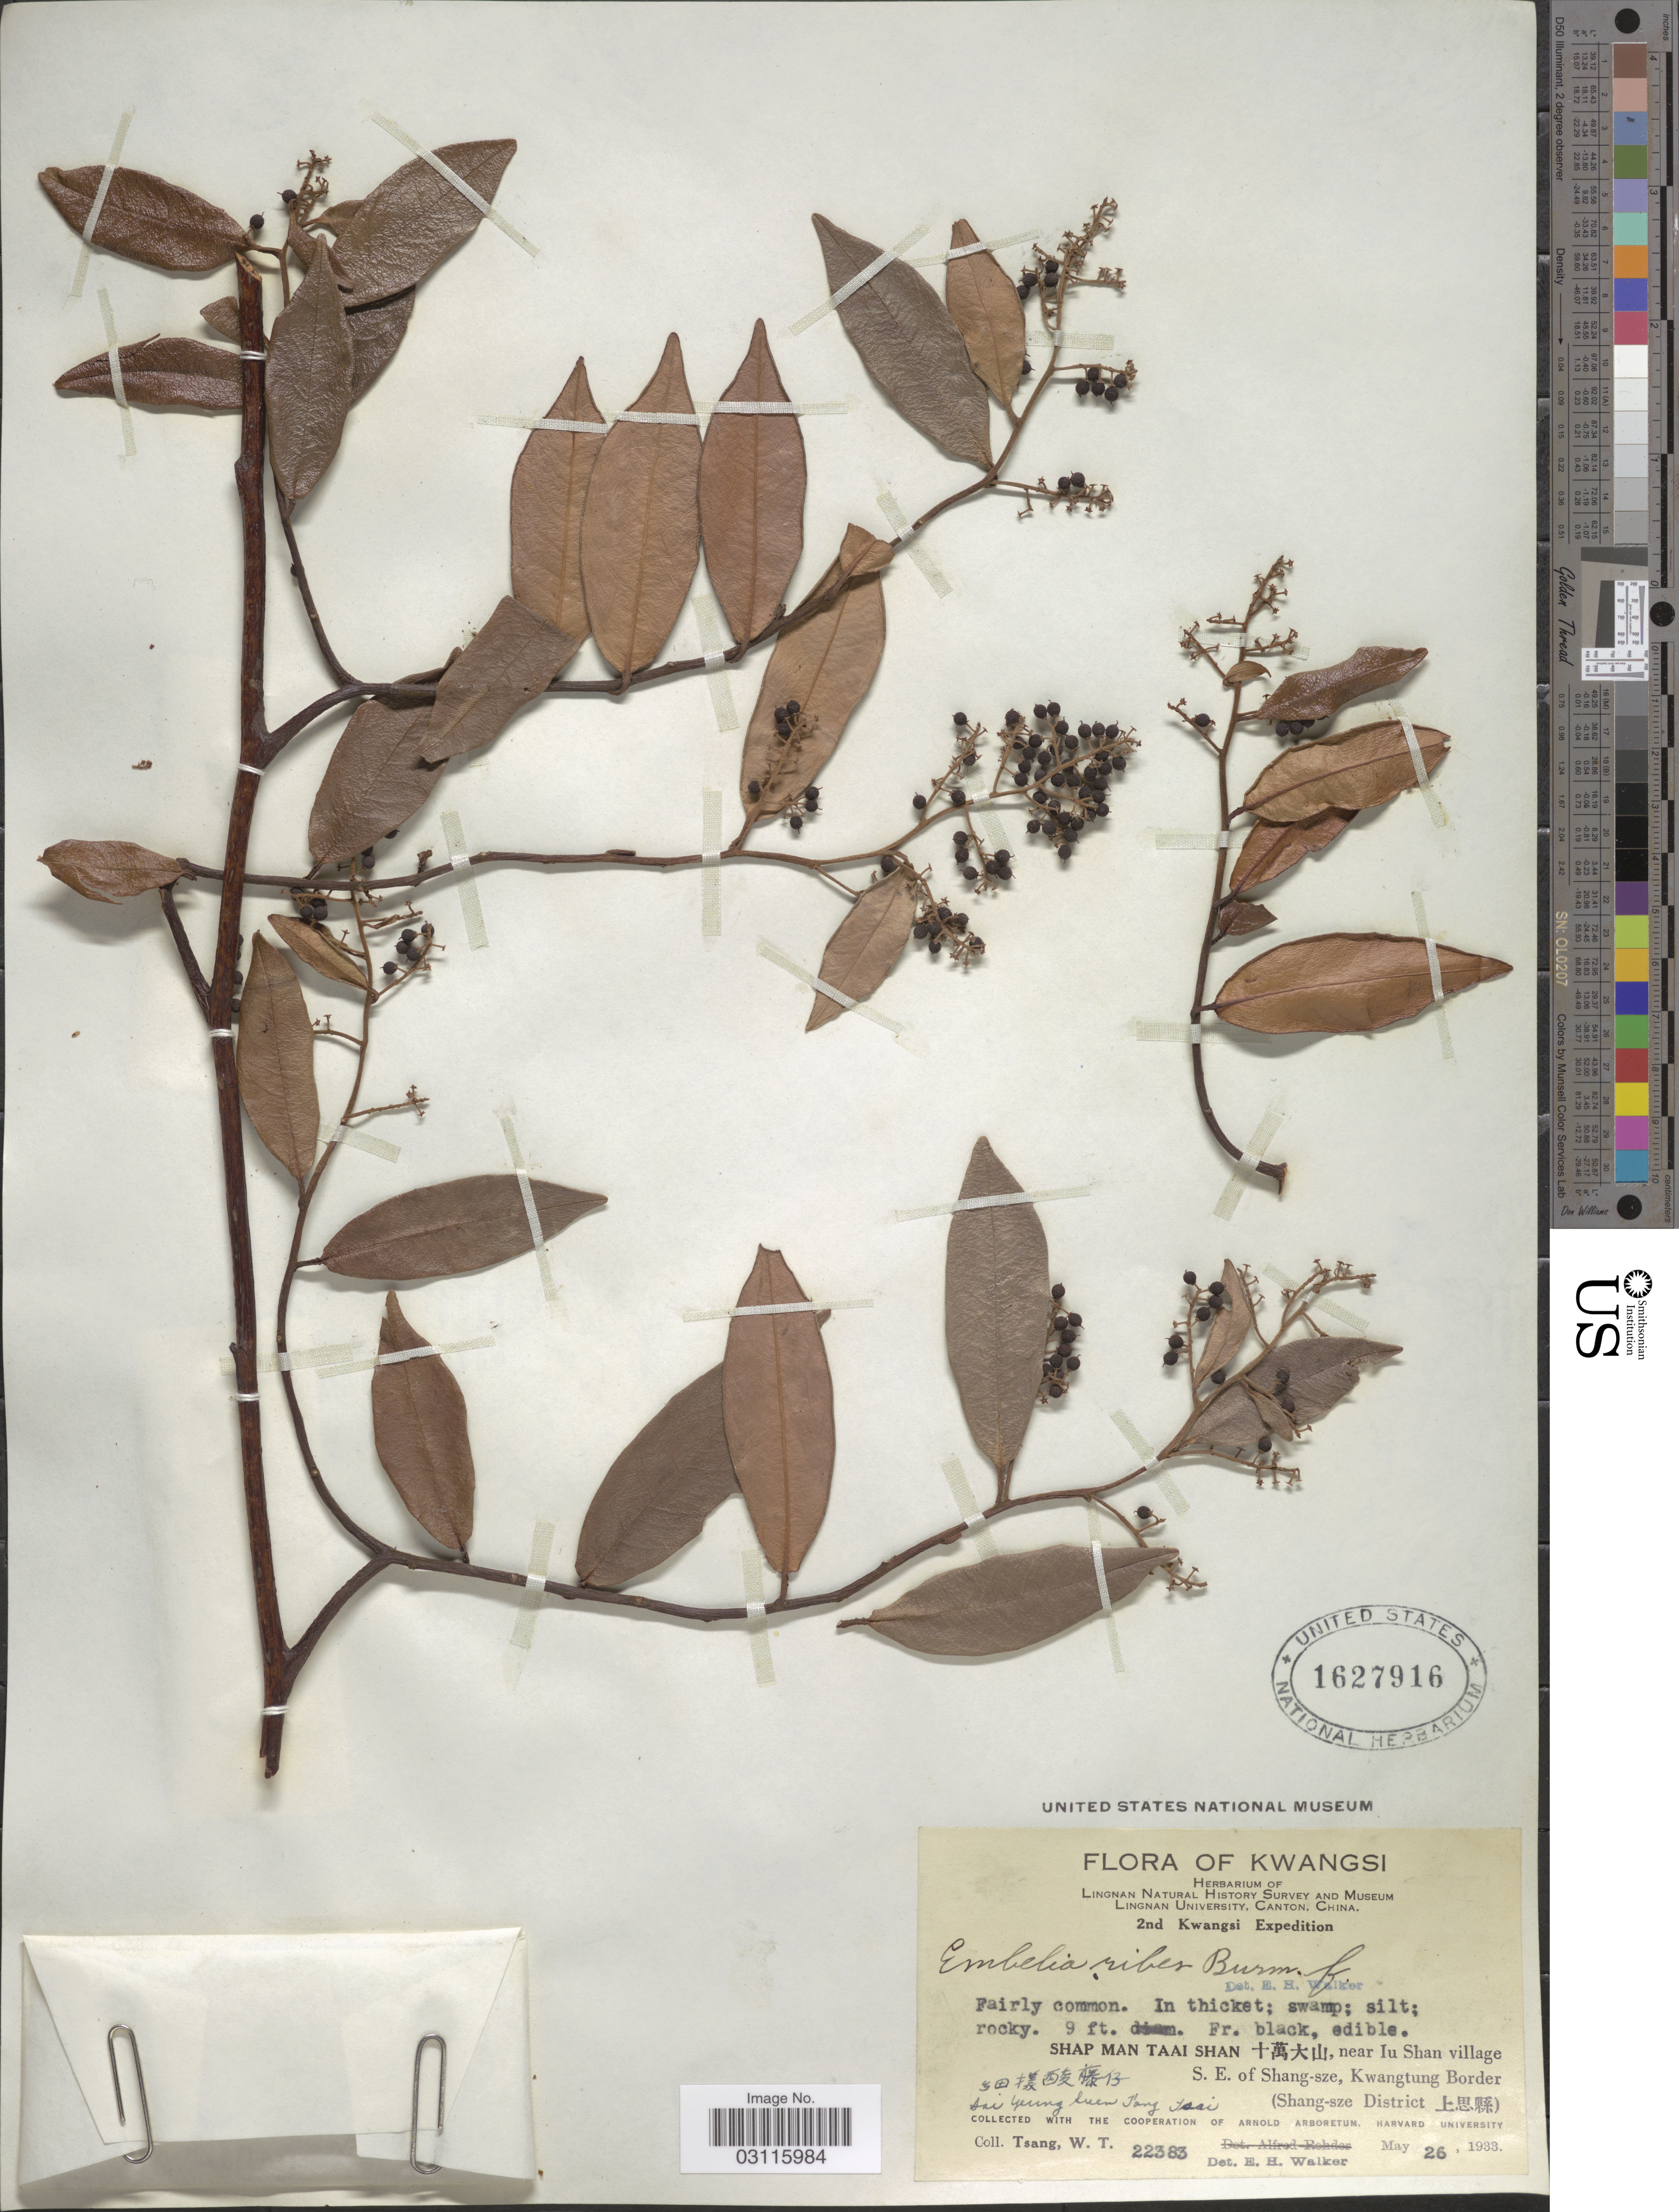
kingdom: Plantae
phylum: Tracheophyta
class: Magnoliopsida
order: Ericales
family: Primulaceae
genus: Embelia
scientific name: Embelia ribes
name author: Burm. f.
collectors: W. T. Tsang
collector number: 22383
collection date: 1933-05-26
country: China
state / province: Guangxi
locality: Kwangsi, Shap Man Taai Shan X, near Iu Shan village, S.E. of Shang-sze, Kwangtung Border, (Shang-sze District X), X, Sai Yeung [interpreted] Suen T'ang Tsai.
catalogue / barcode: US 1627916